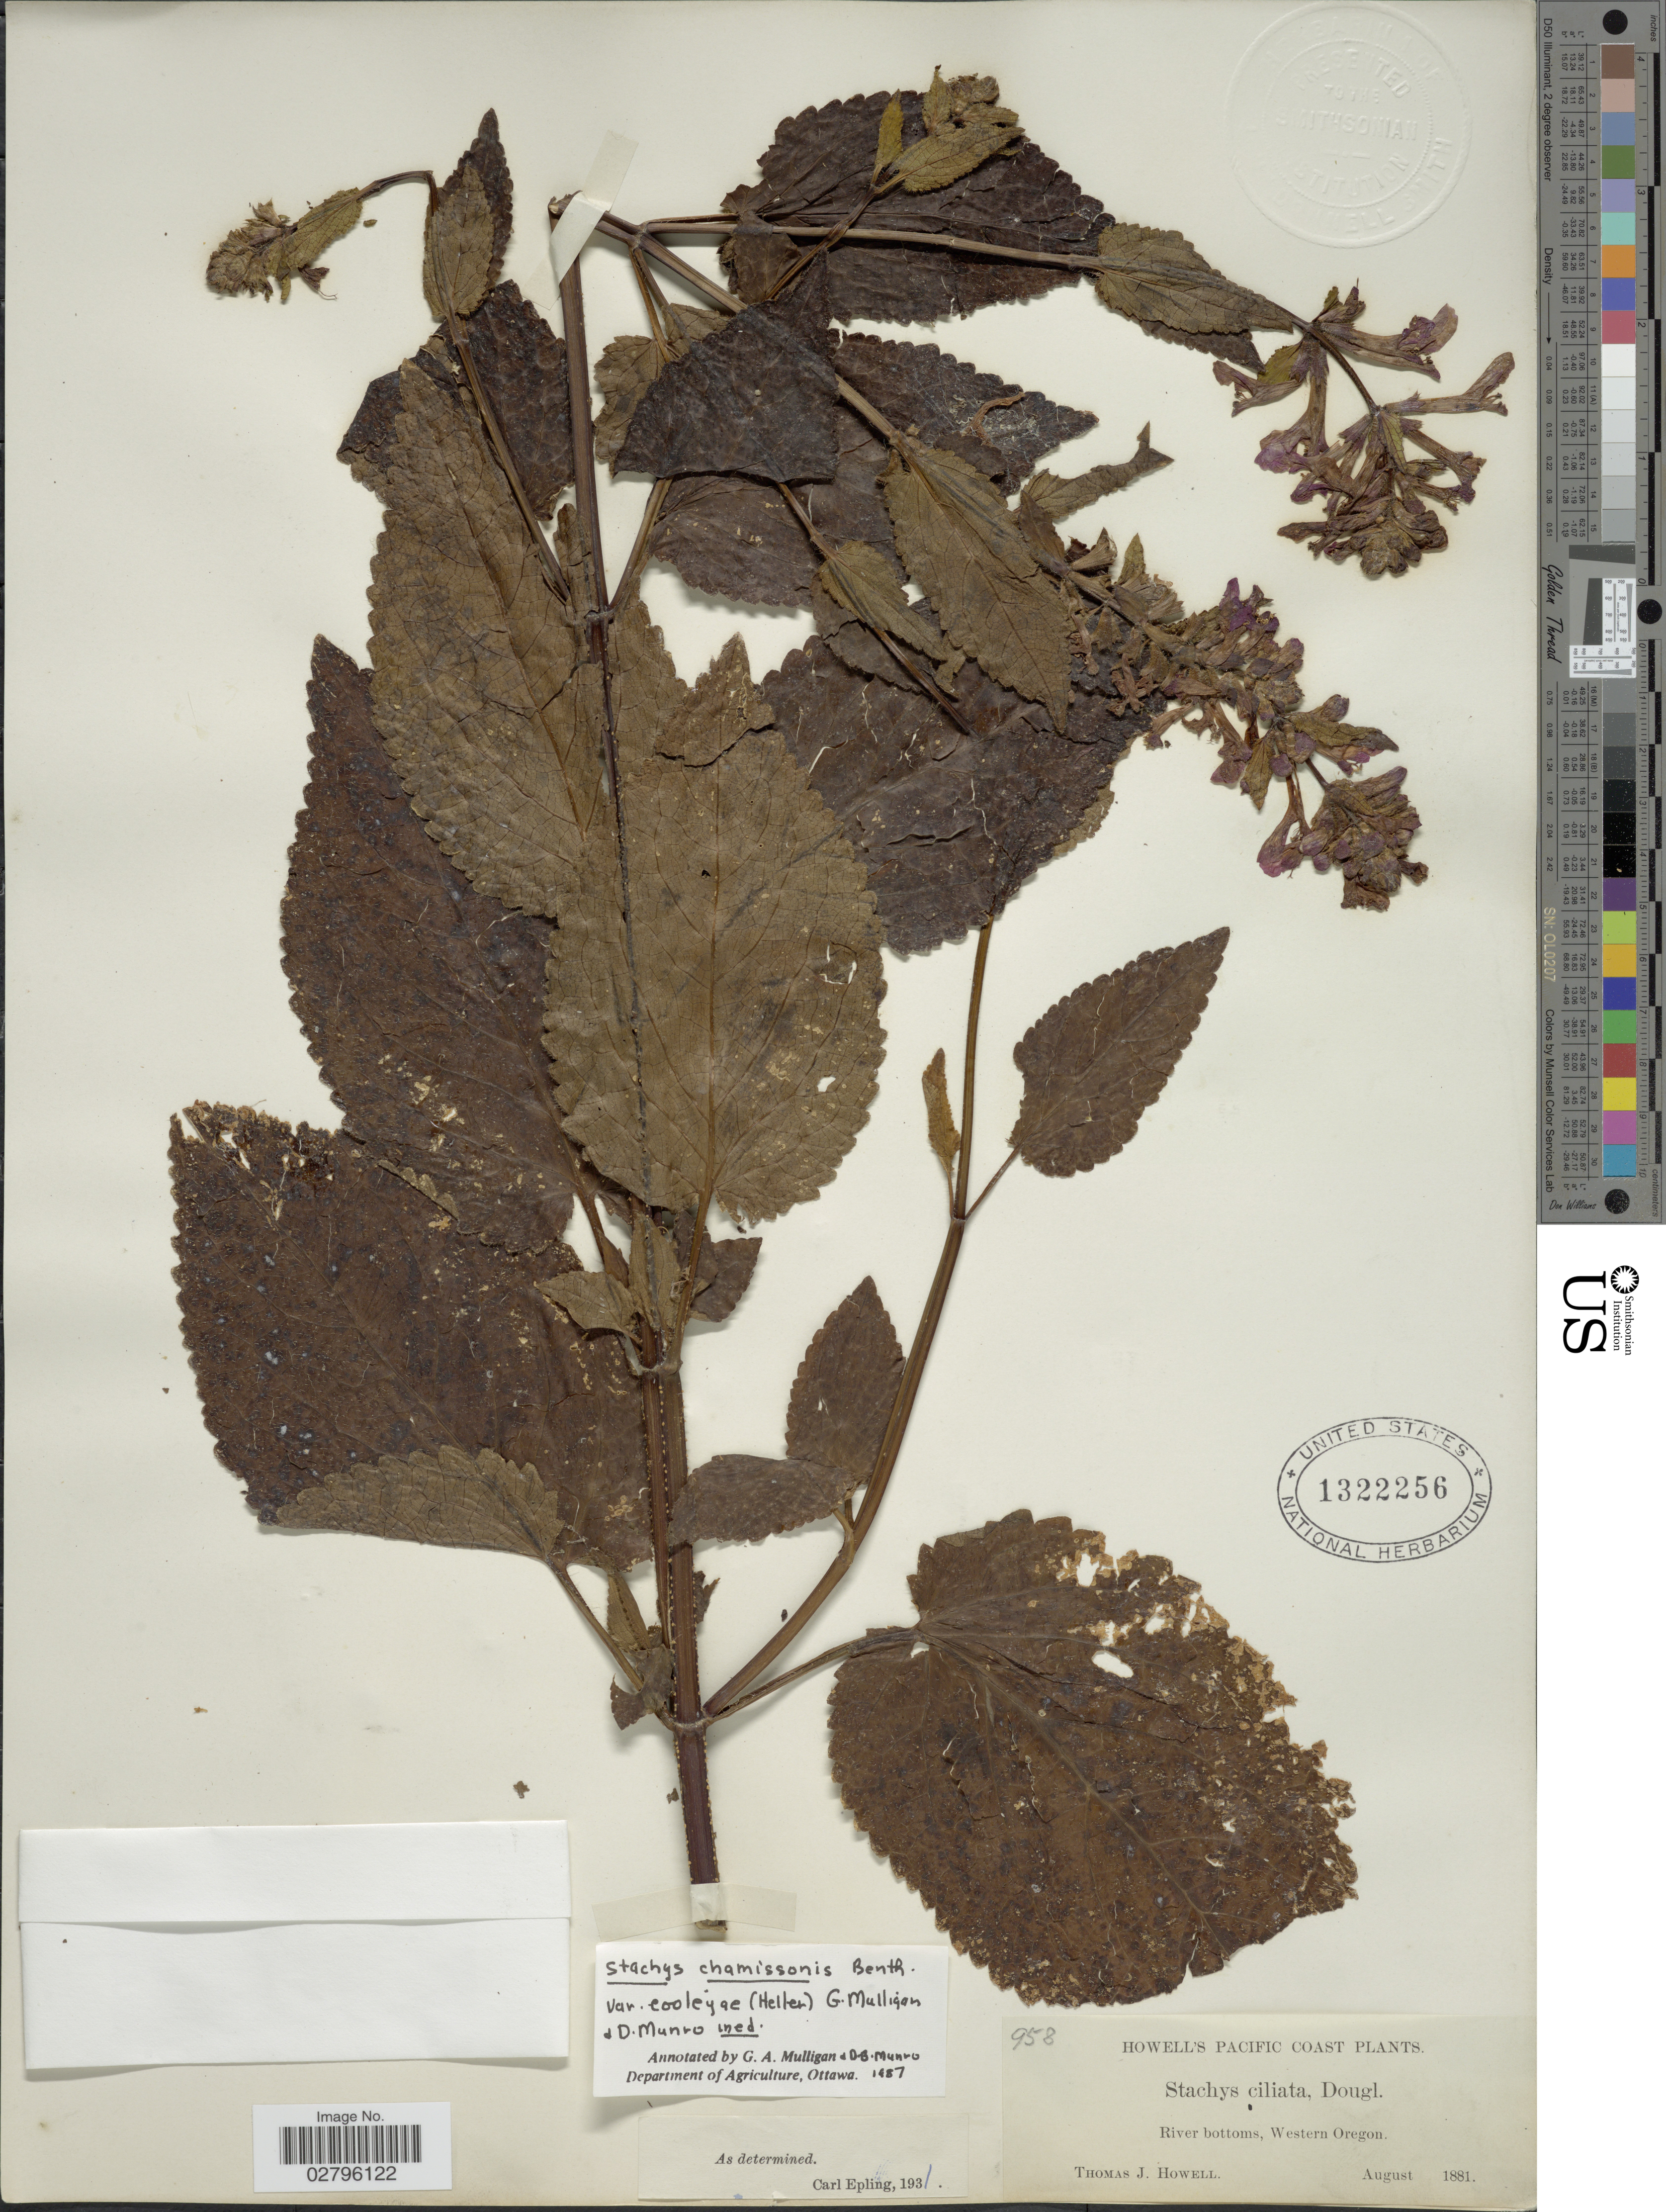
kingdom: Plantae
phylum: Tracheophyta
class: Magnoliopsida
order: Lamiales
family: Lamiaceae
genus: Stachys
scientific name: Stachys chamissonis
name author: Benth.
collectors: T. J. Howell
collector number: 958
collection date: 1881-08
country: United States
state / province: Oregon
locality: Pacific Coast, River bottoms, Western Oregon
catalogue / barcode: US 1322256